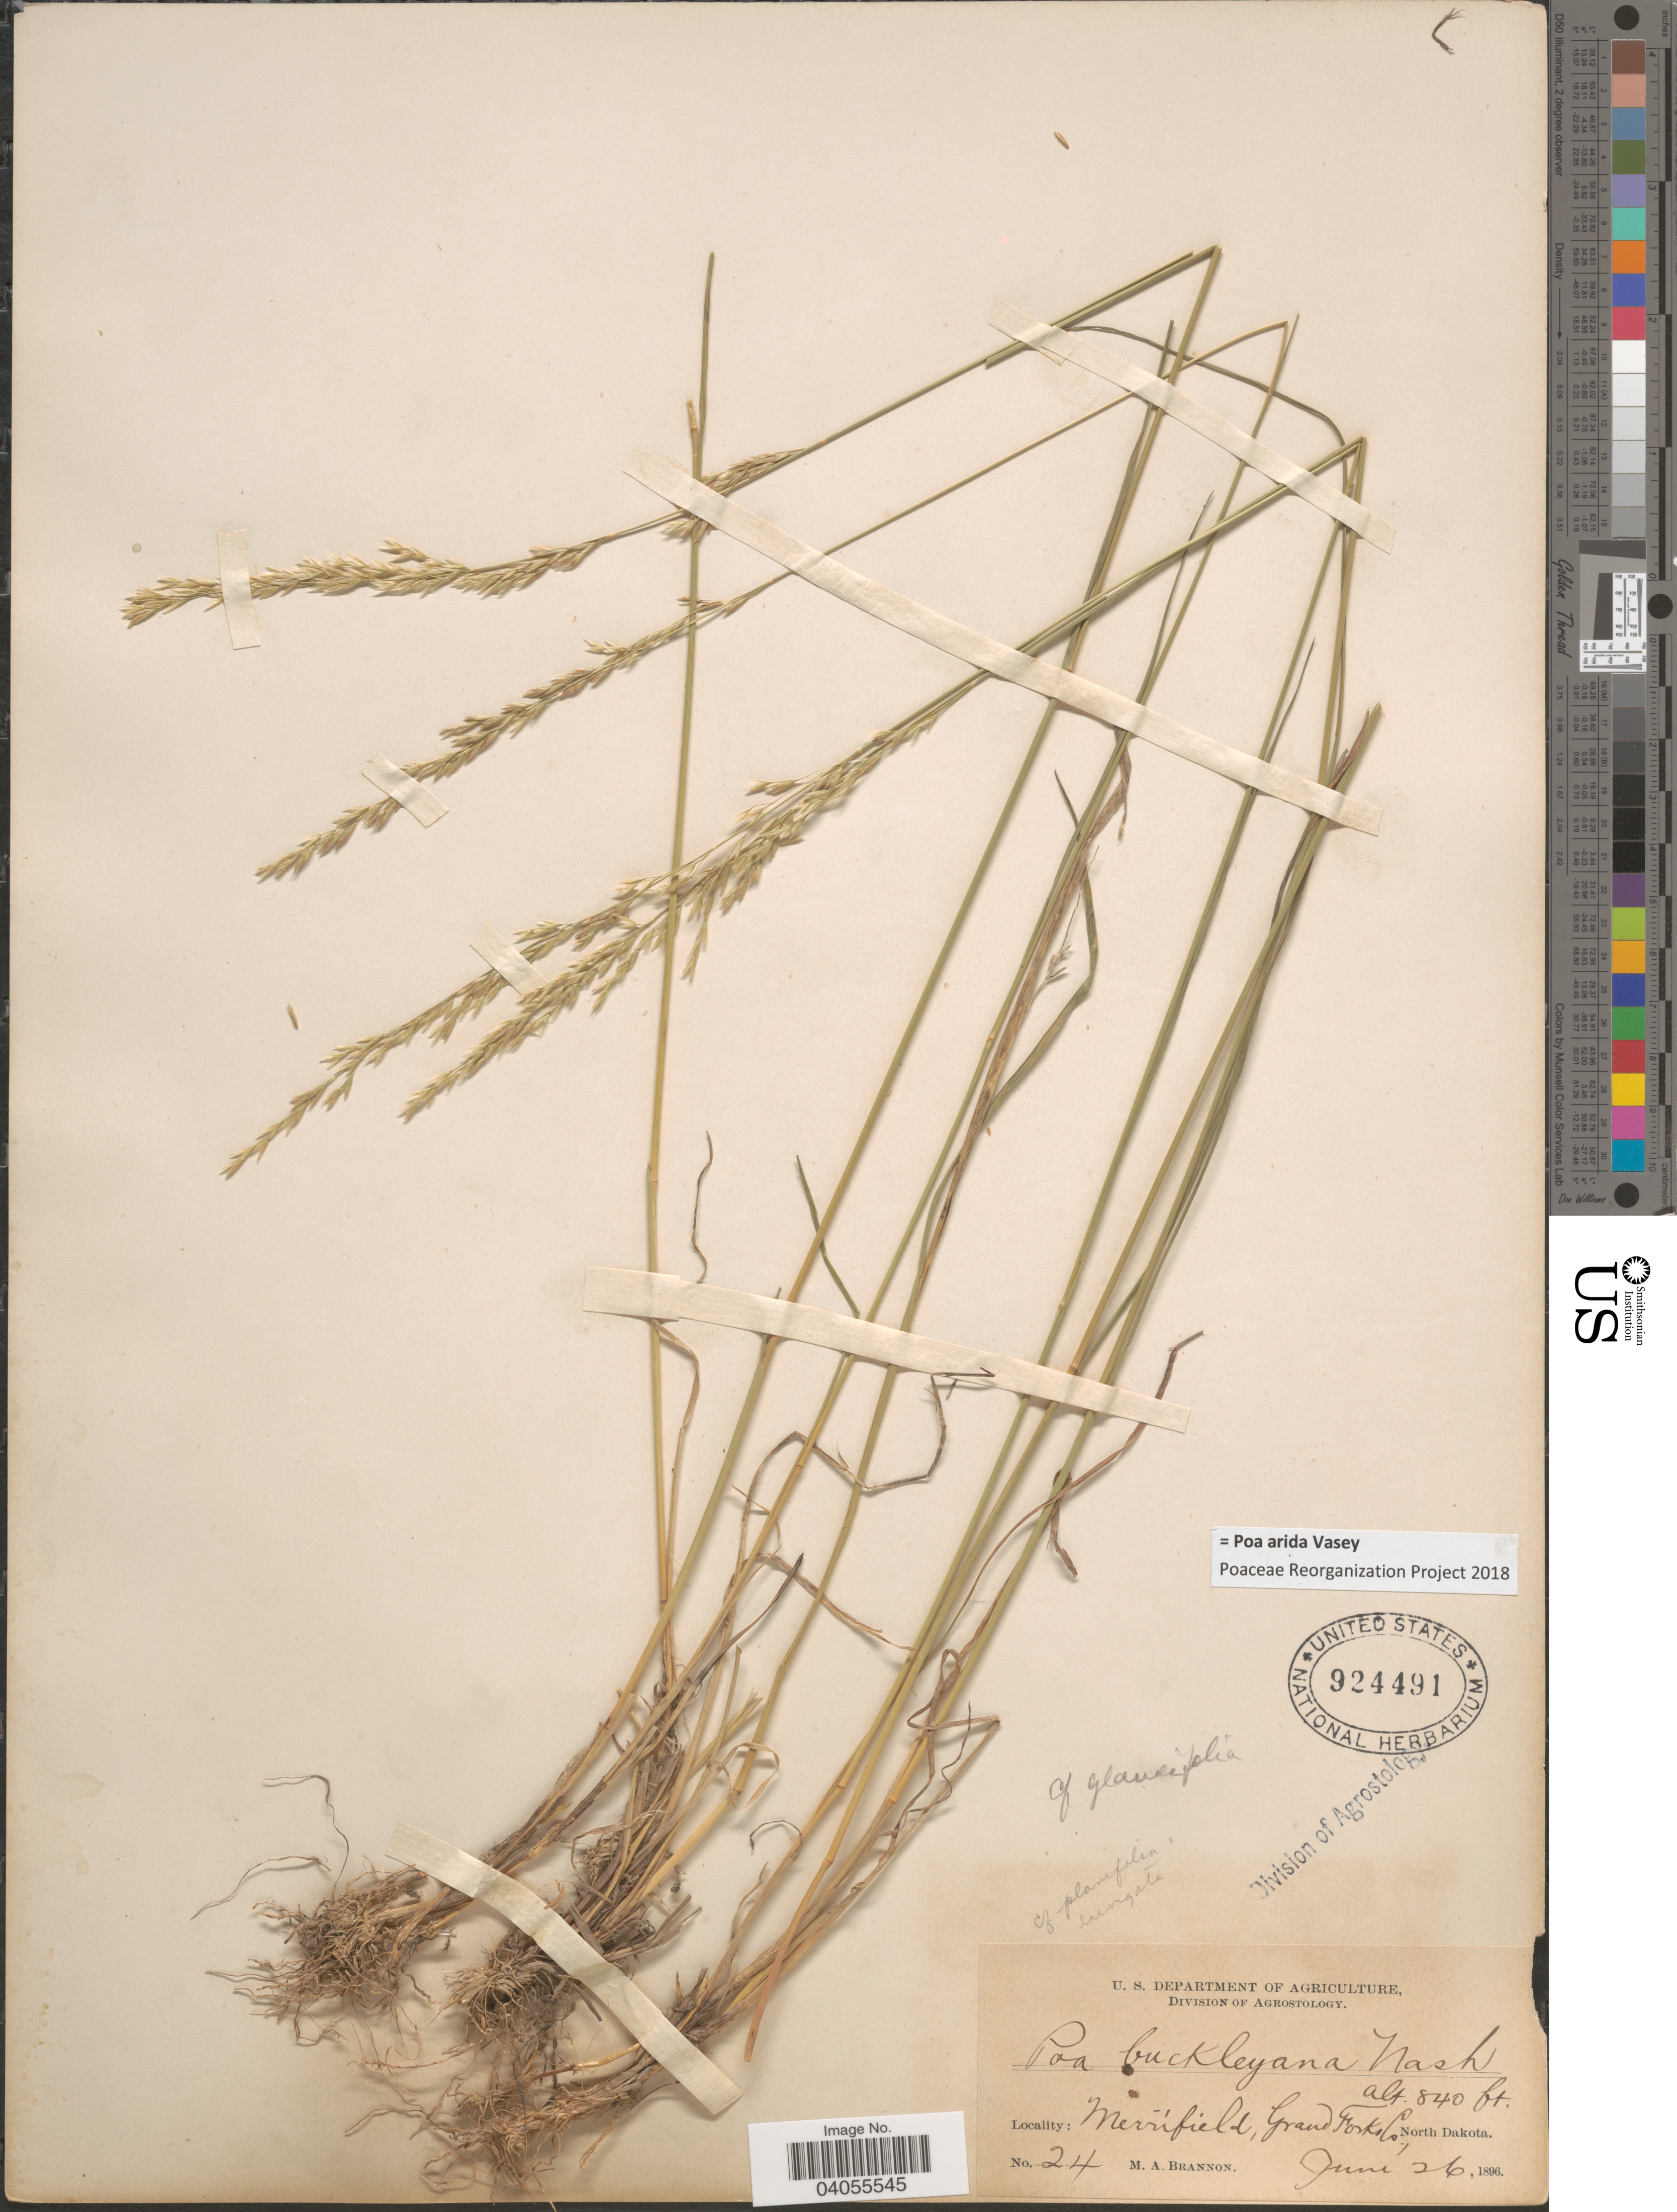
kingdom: Plantae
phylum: Tracheophyta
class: Liliopsida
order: Poales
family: Poaceae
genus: Poa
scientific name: Poa arida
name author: Vasey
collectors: M. Brannon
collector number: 24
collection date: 1896-06-26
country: United States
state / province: North Dakota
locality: Merrifield, Grand Forks Co.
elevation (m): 256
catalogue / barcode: US 924491